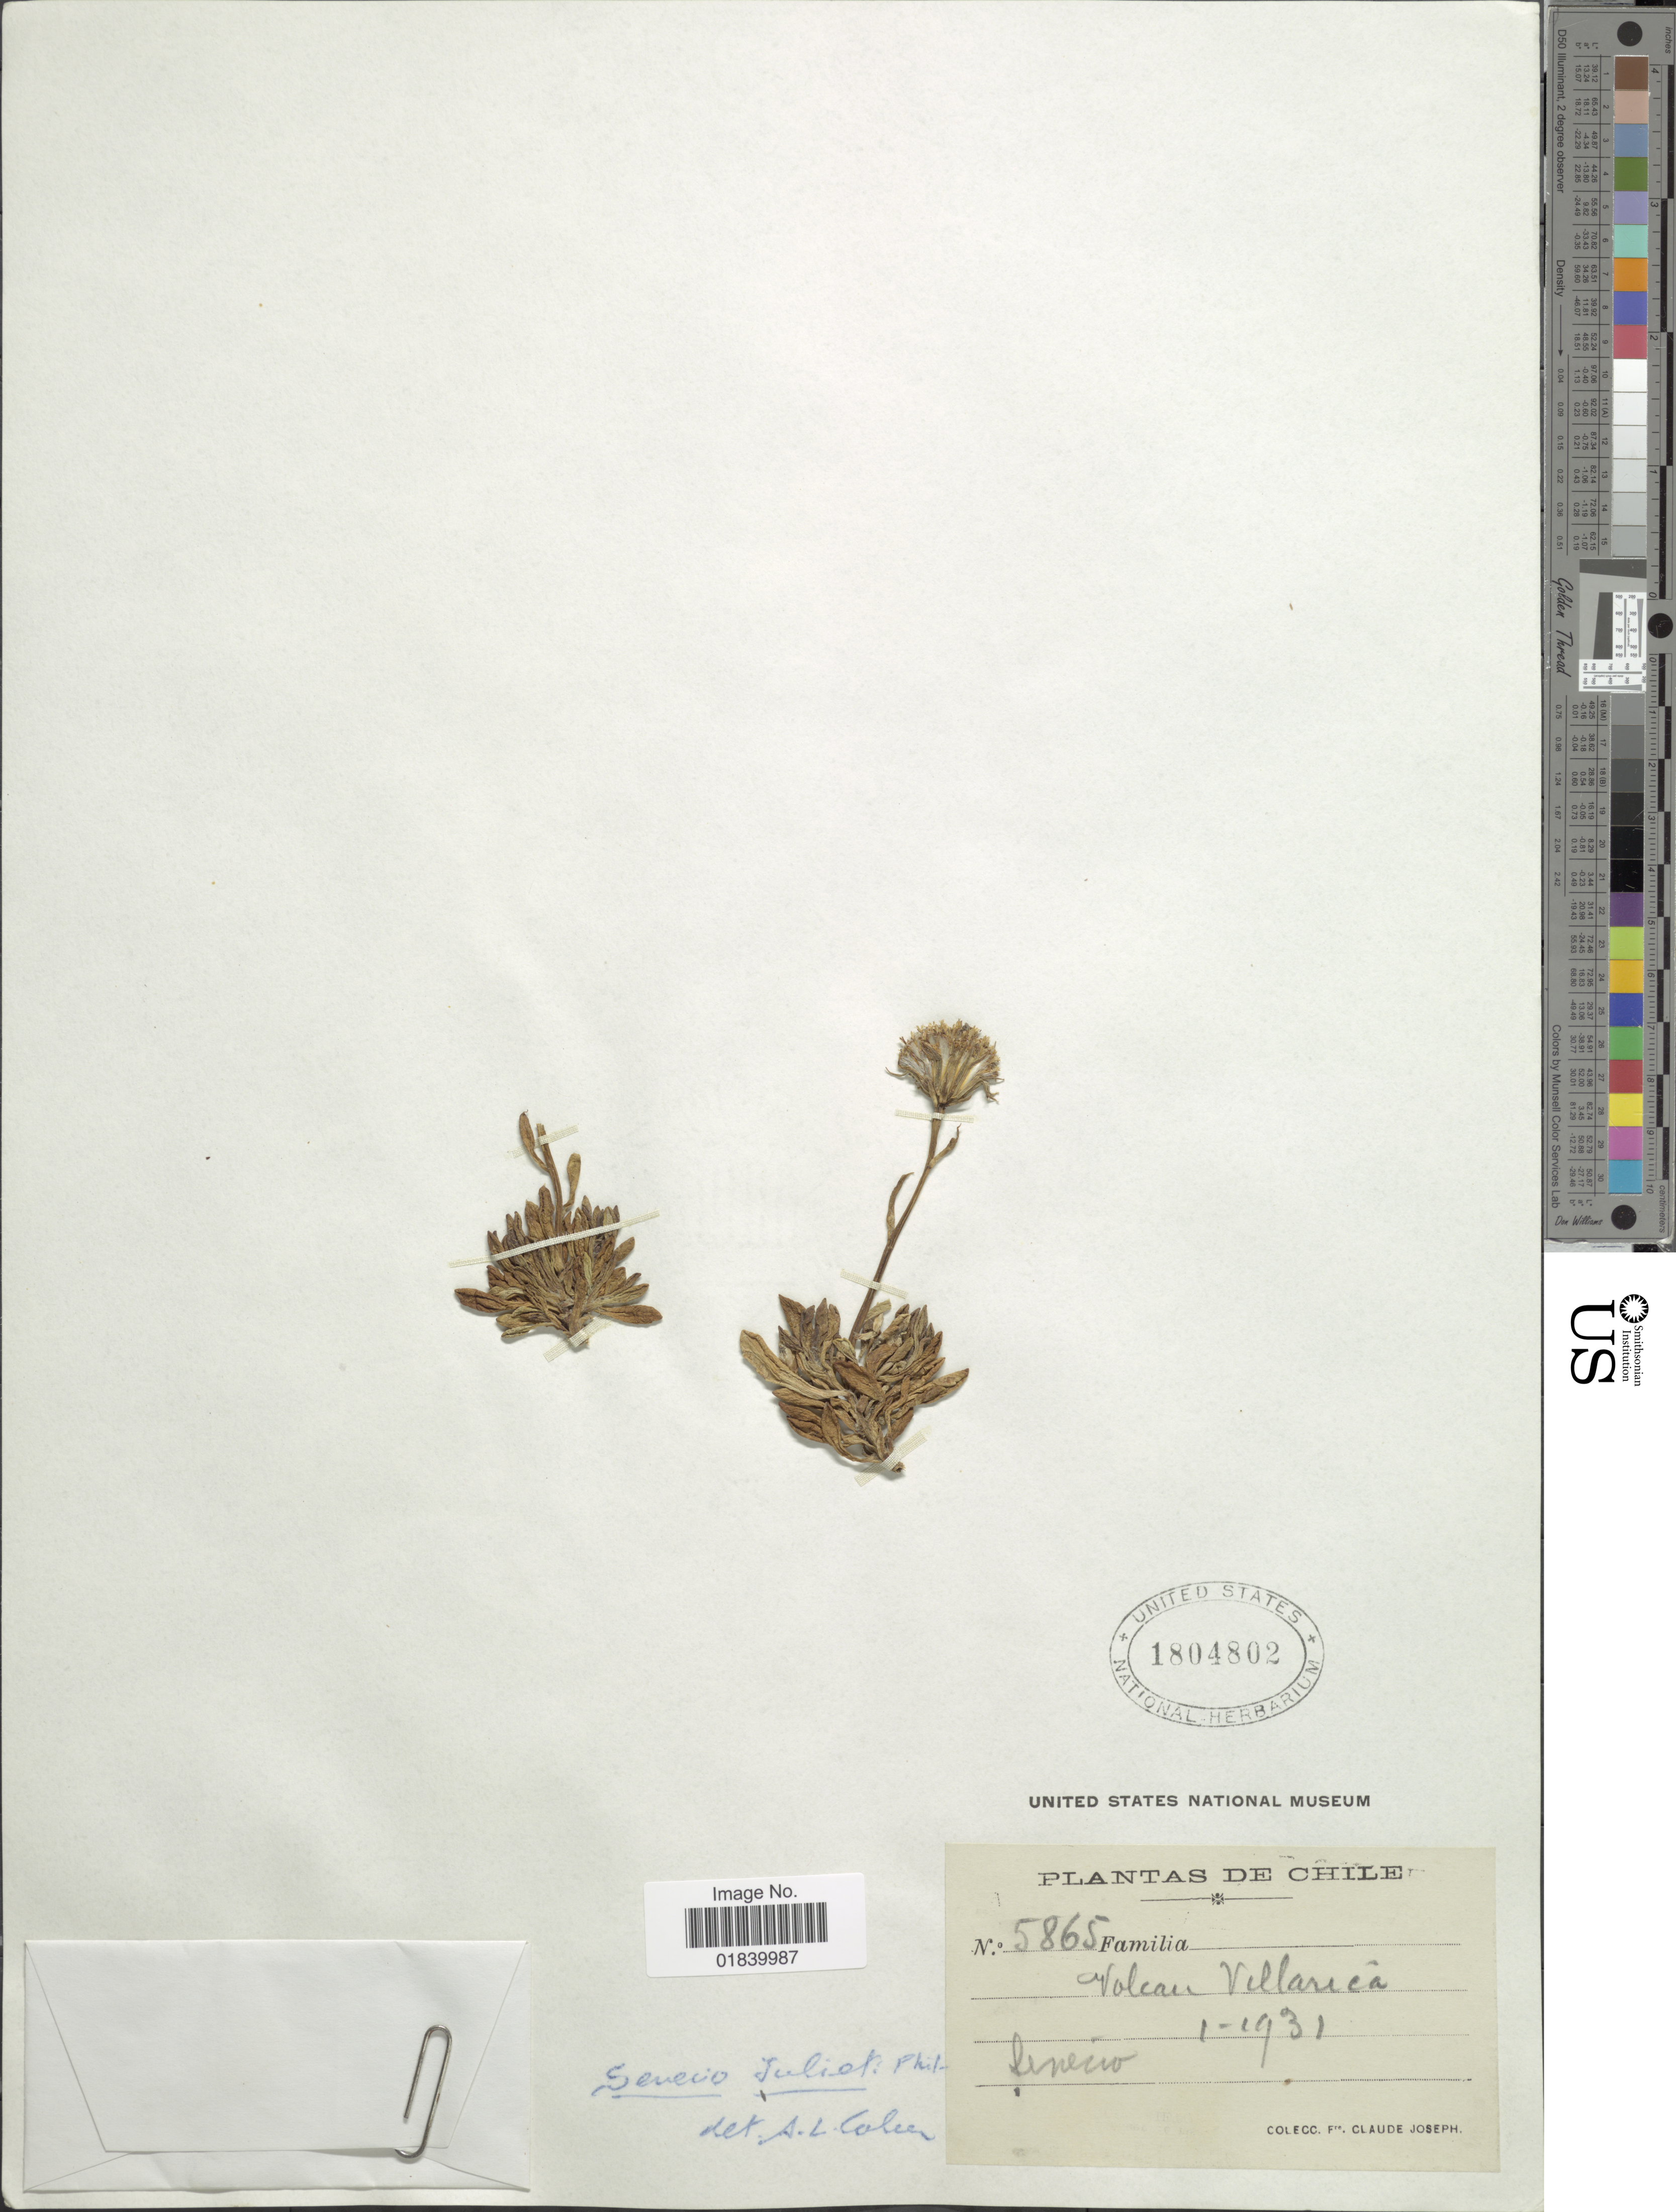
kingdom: Plantae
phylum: Tracheophyta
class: Magnoliopsida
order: Asterales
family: Asteraceae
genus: Senecio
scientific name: Senecio bipontinii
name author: Wedd.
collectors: Bro. Claude-Joseph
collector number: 5685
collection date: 1931-01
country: Chile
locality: Volcan Villarica.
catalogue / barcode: US 1804802